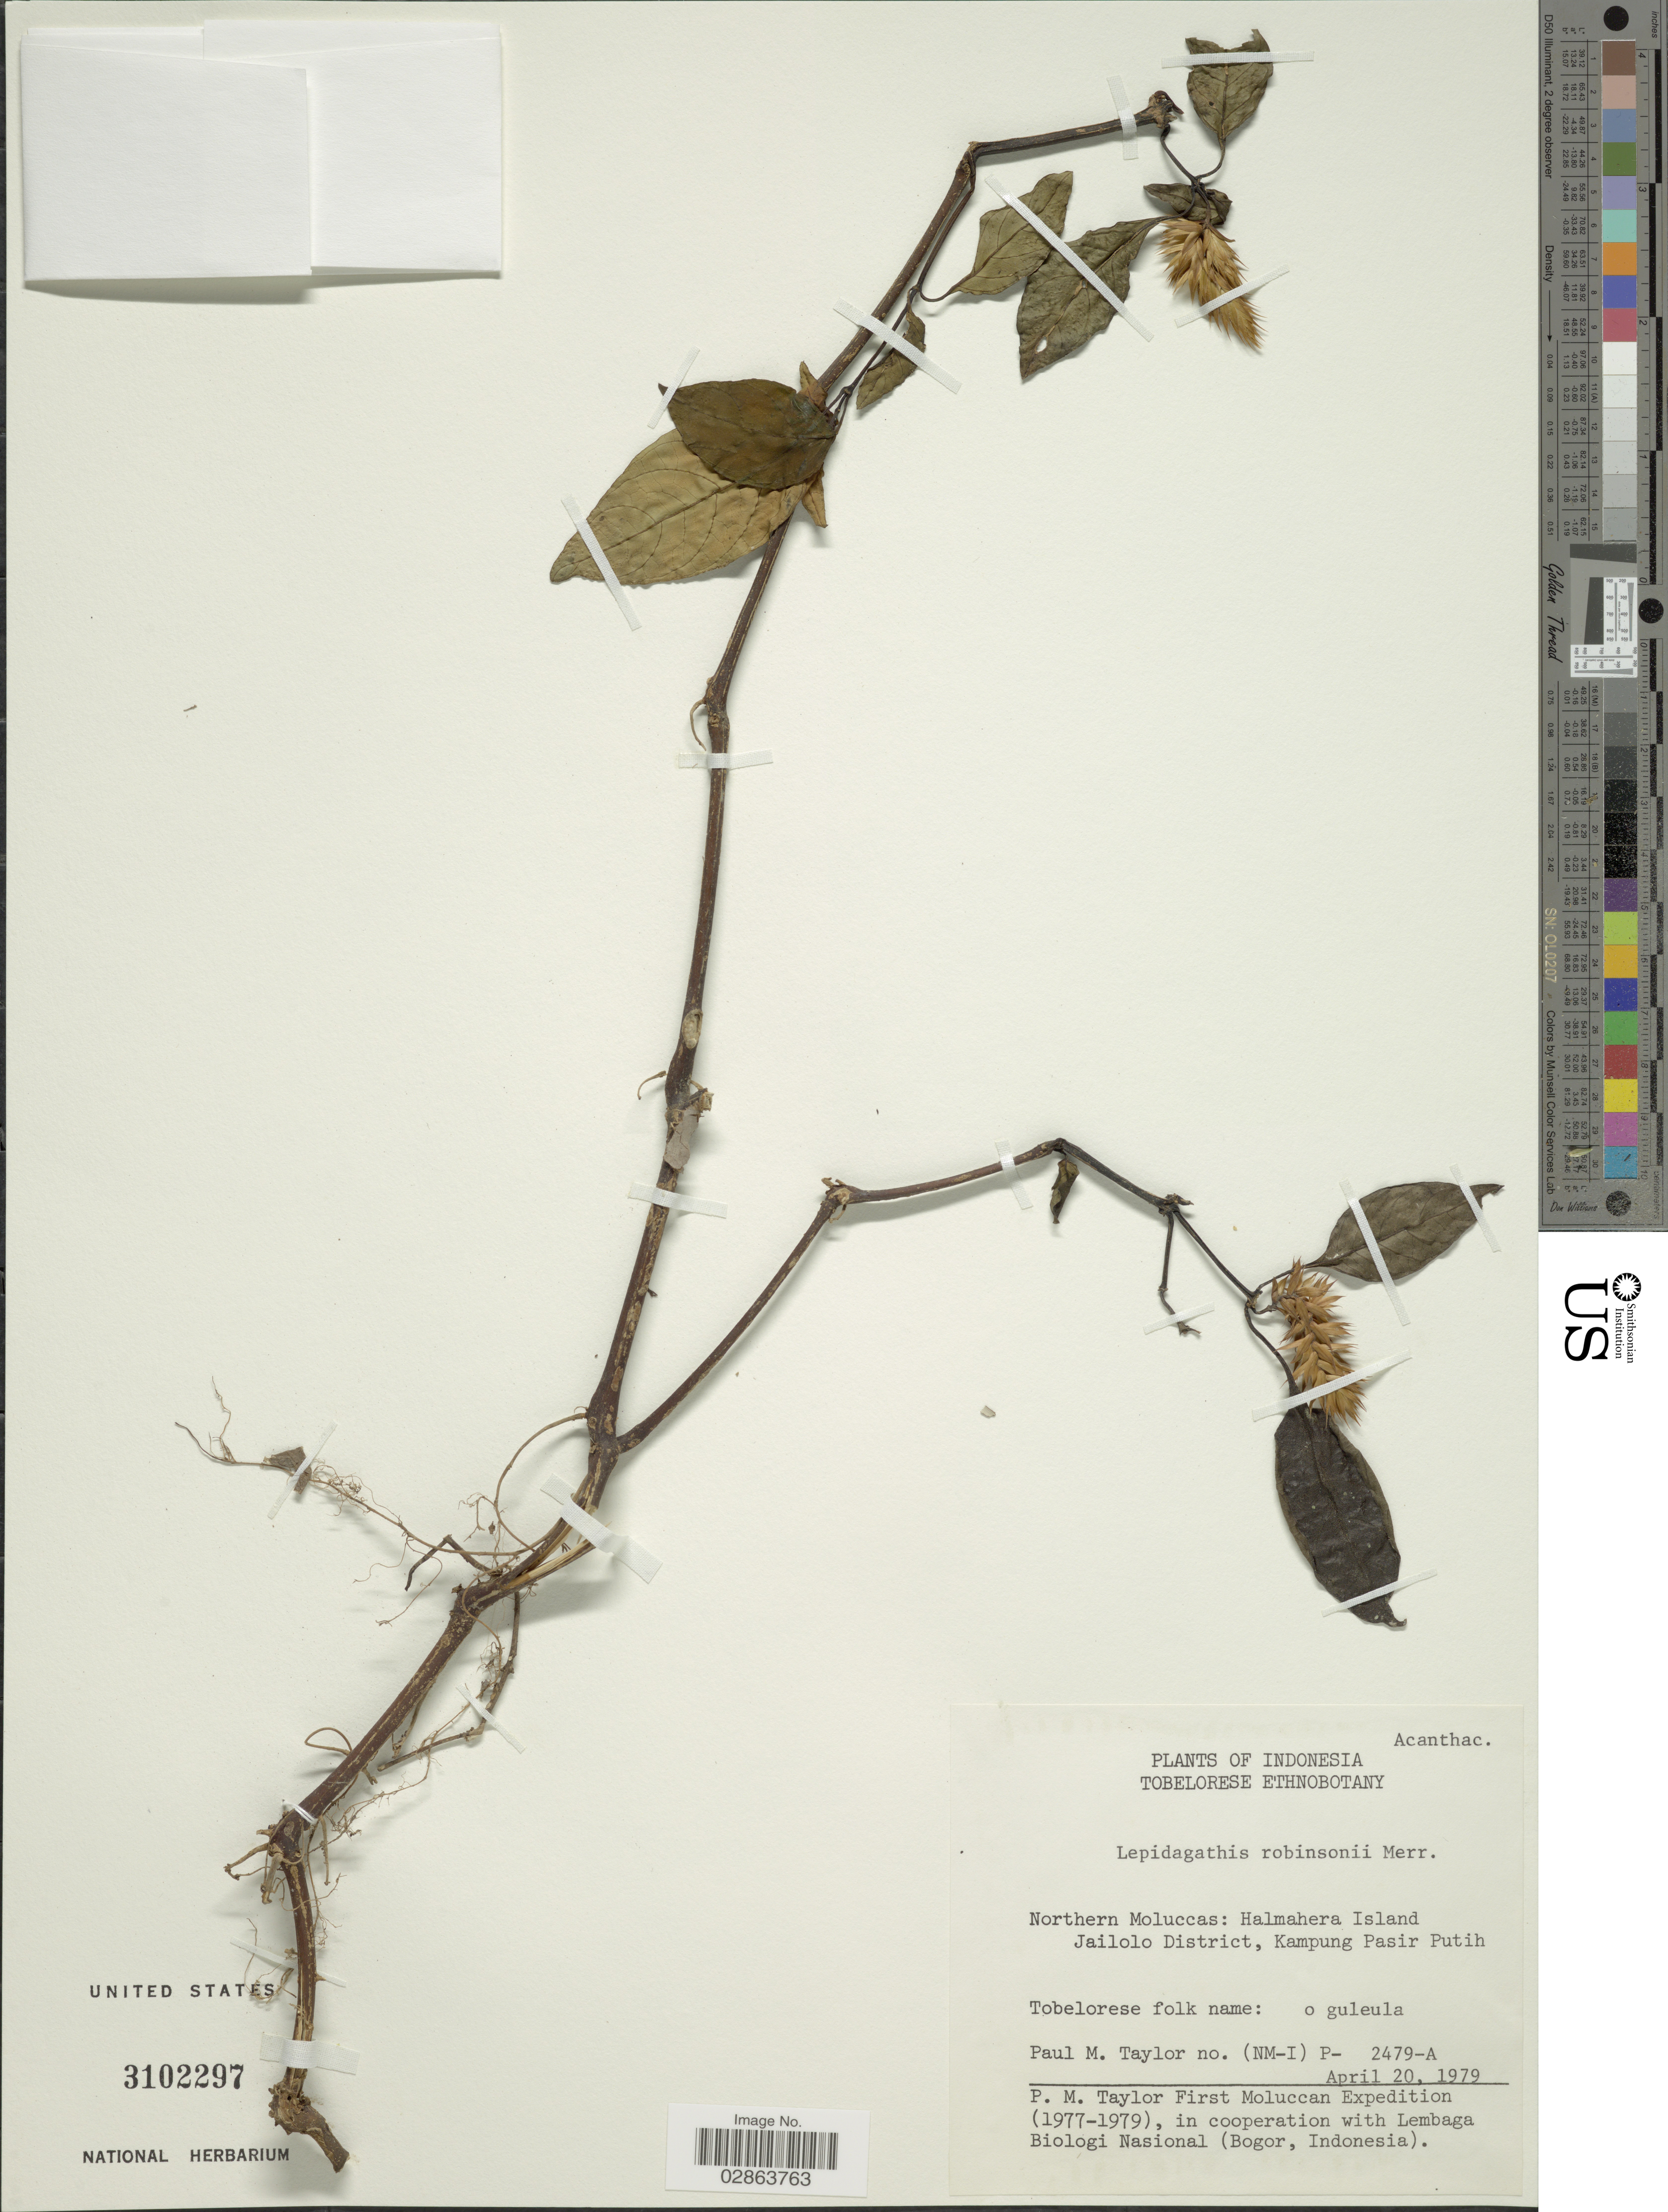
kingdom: Plantae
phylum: Tracheophyta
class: Magnoliopsida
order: Lamiales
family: Acanthaceae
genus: Lepidagathis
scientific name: Lepidagathis robinsonii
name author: Merr.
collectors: P. Taylor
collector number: (NM-I) P-2479-A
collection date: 1979-04-20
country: Indonesia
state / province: Maluku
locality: Northern Moluccas: Halmahera Island, Jailolo District, Kampung Pasir Putih.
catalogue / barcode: US 3102297